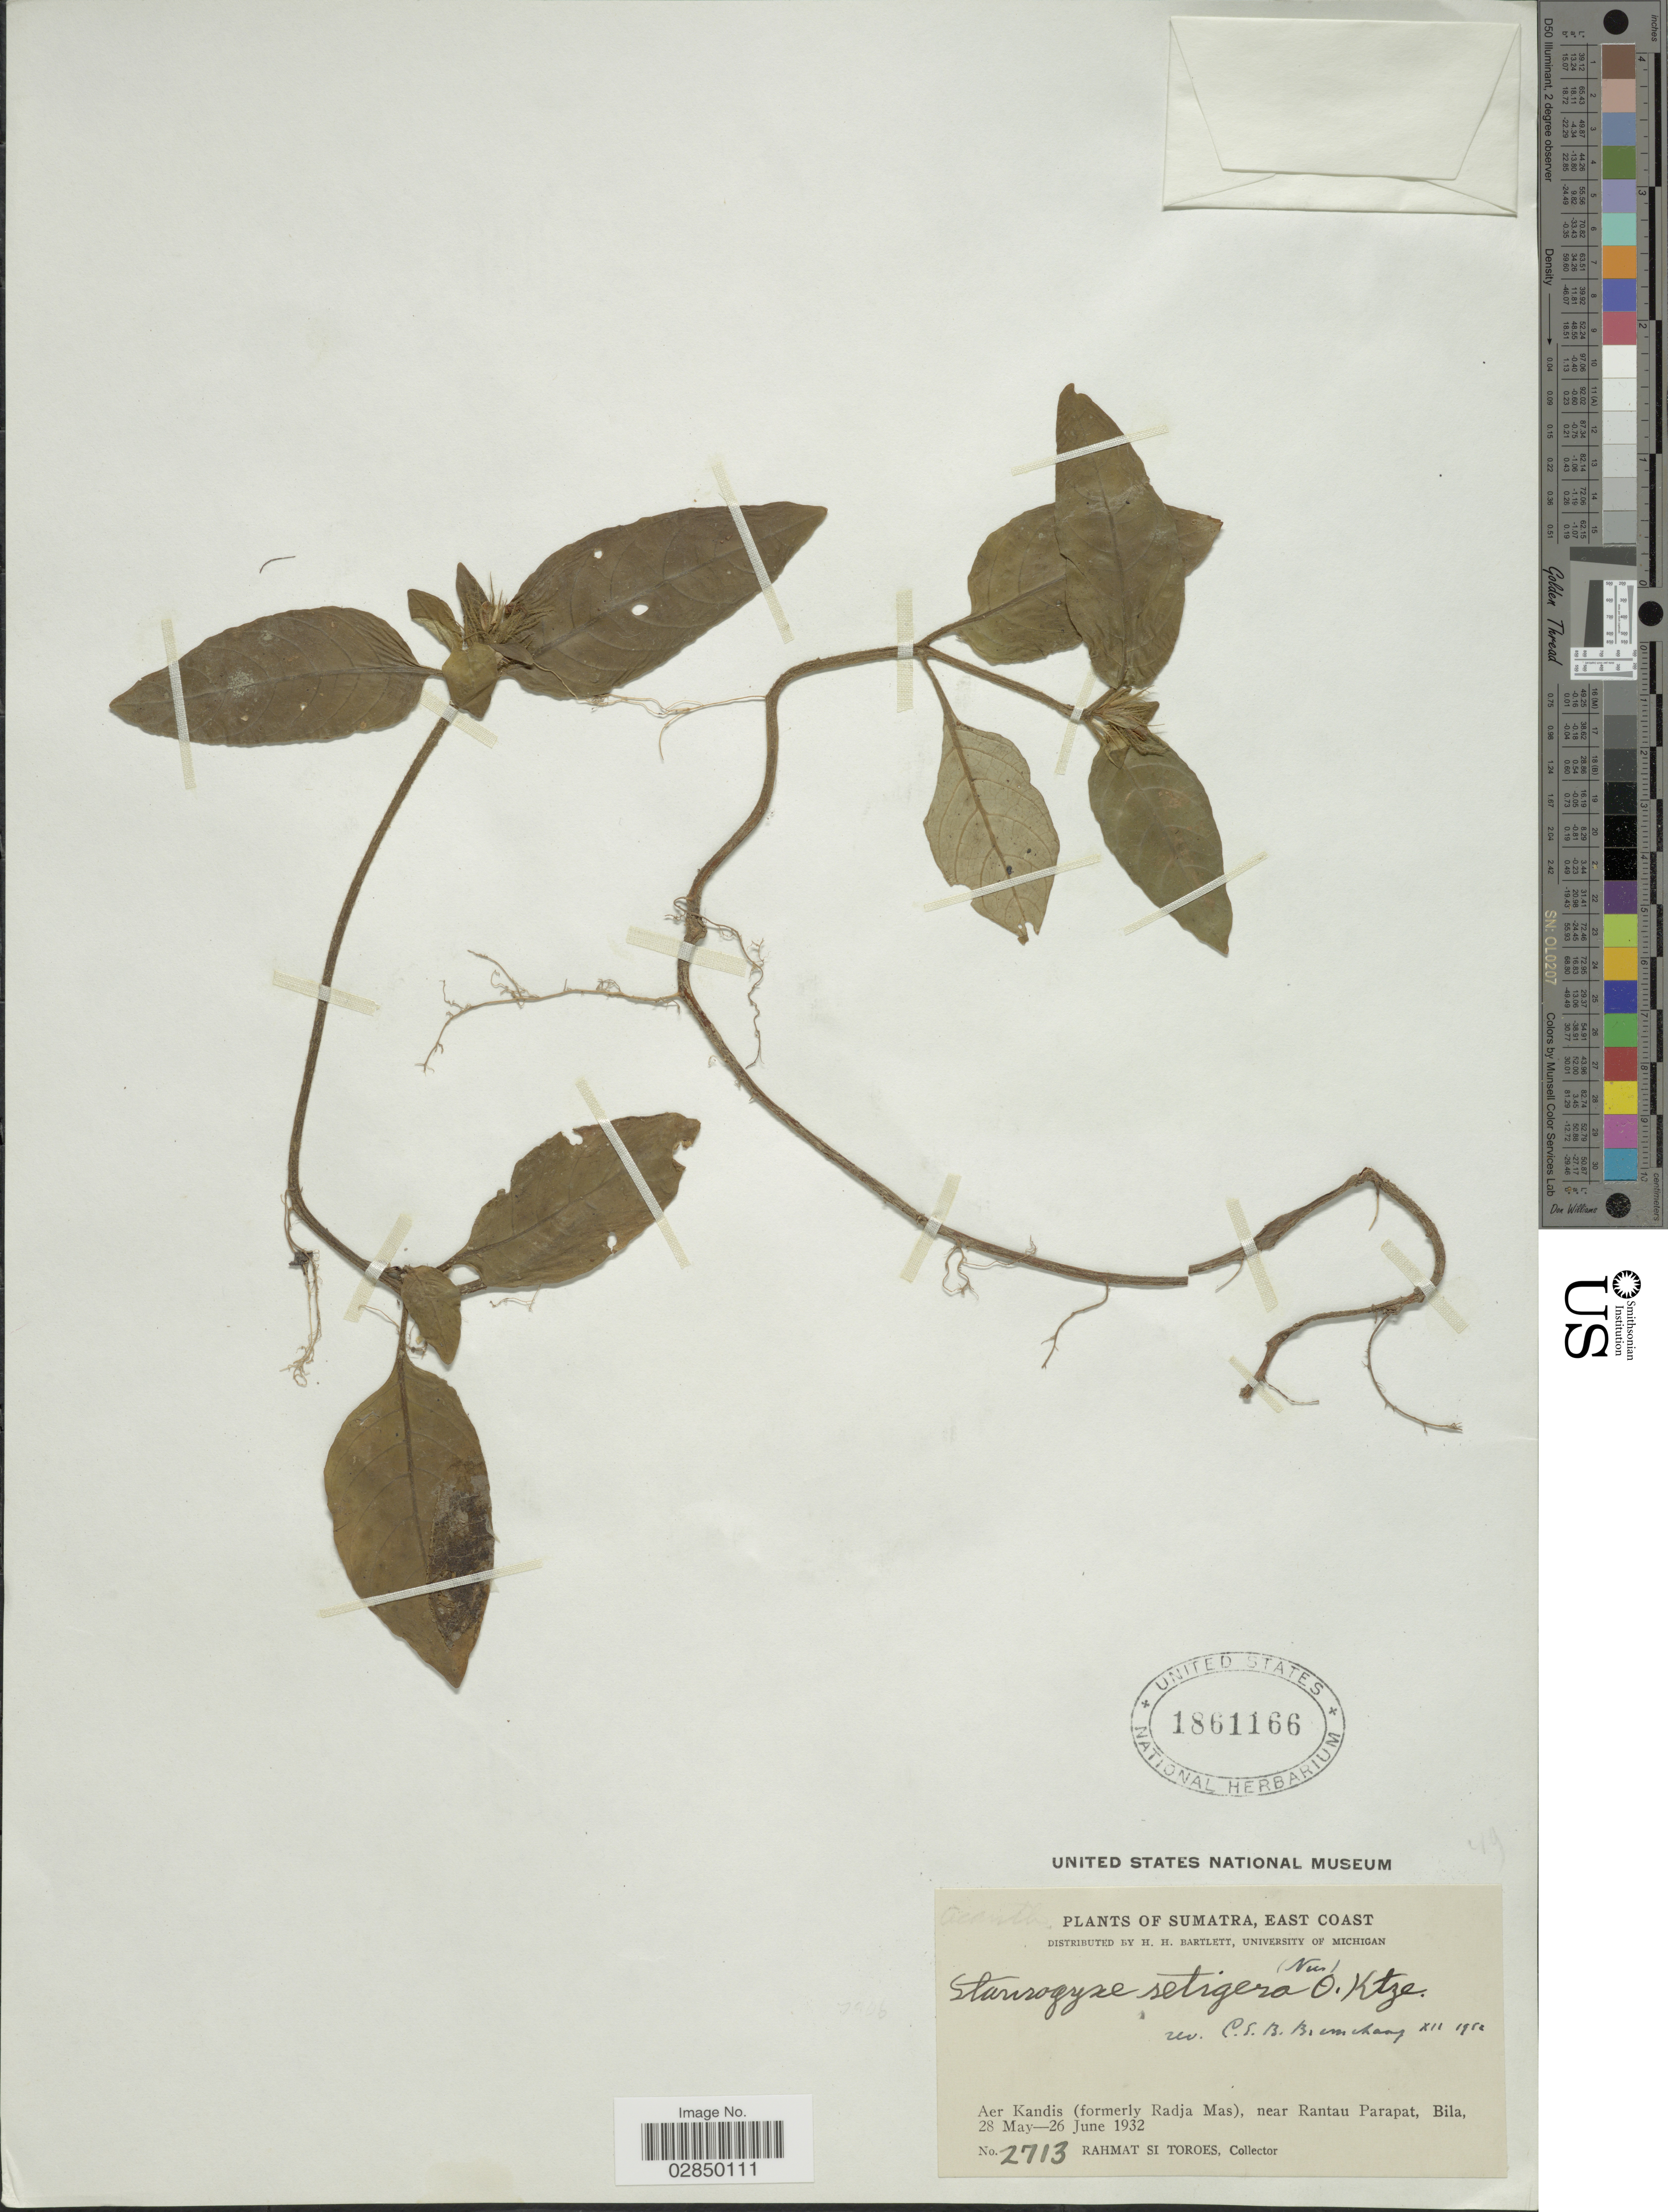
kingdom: Plantae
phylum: Tracheophyta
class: Magnoliopsida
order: Lamiales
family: Acanthaceae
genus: Staurogyne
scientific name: Staurogyne setigera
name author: Kuntze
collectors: Rahmat Si Boeea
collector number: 2713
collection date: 1932-05-28/1932-06-26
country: Indonesia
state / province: Sumatra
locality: East Coast. Aer Kandis (formerly Radja Mas), near Rantau Parapat, Bila.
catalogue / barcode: US 1861166